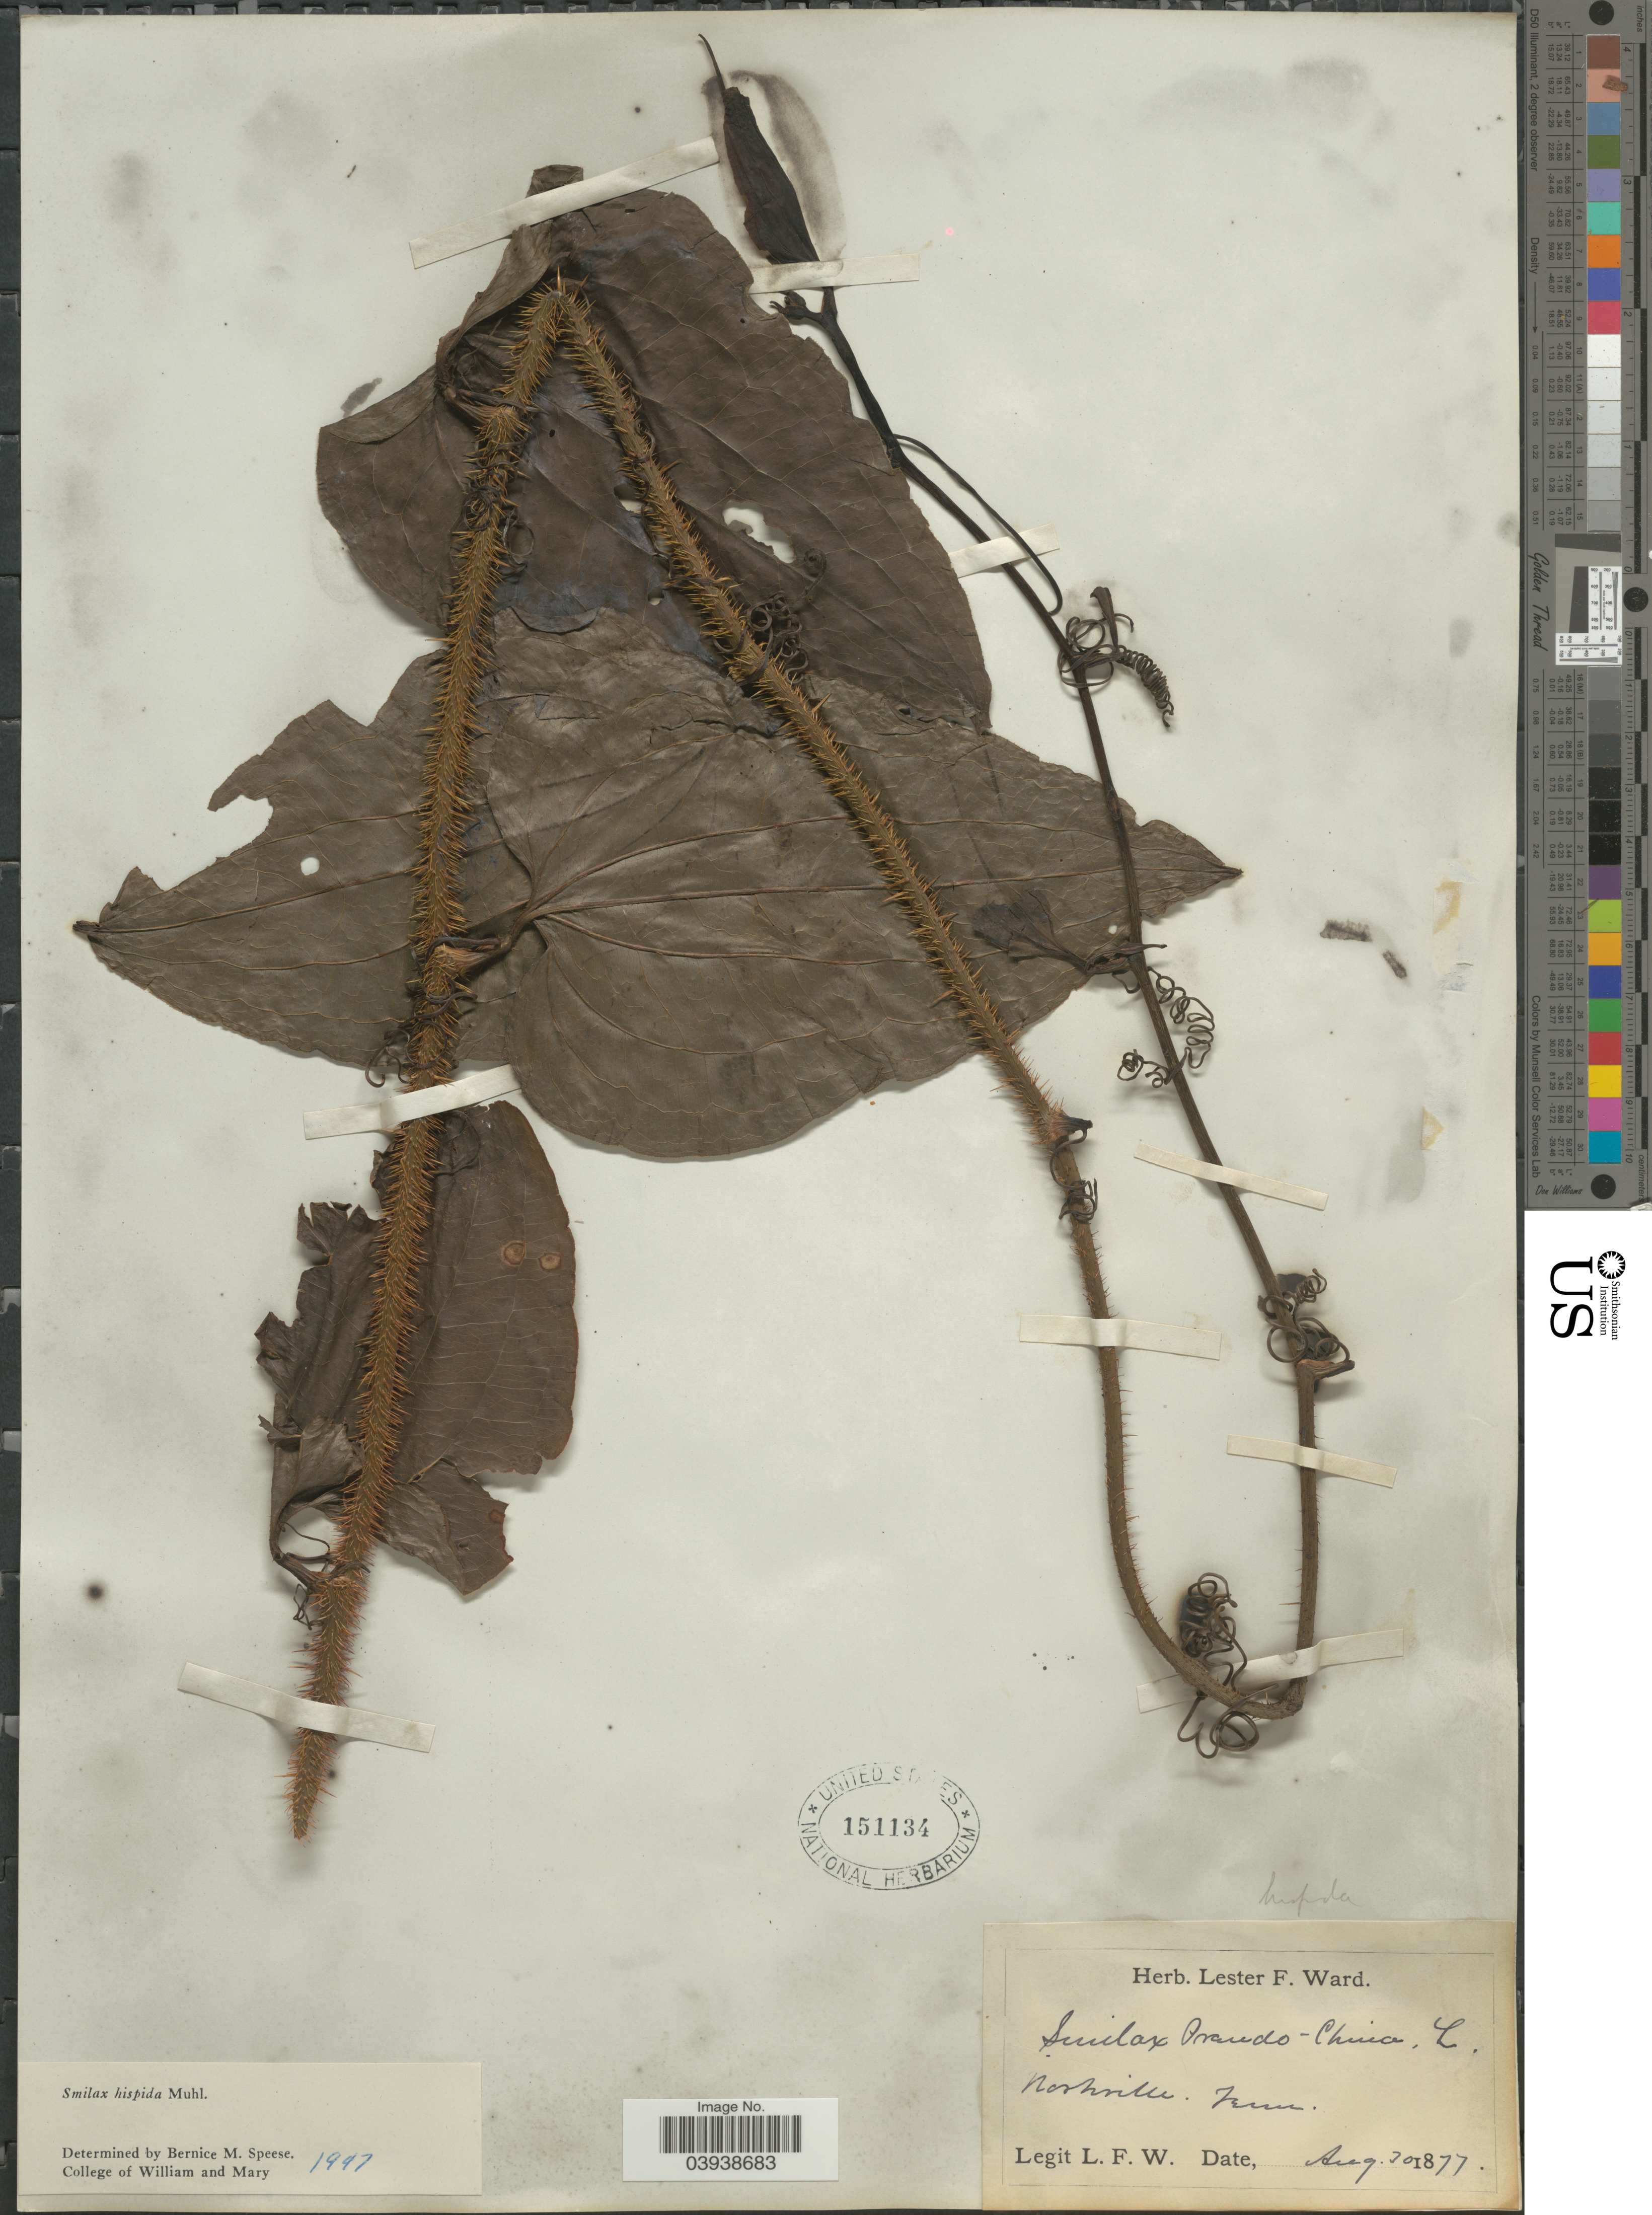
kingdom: Plantae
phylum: Tracheophyta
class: Liliopsida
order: Liliales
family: Smilacaceae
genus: Smilax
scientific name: Smilax hispida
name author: Raf.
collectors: L. F. Ward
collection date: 1877-08-30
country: United States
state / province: Tennessee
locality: Nashville.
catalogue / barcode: US 151134